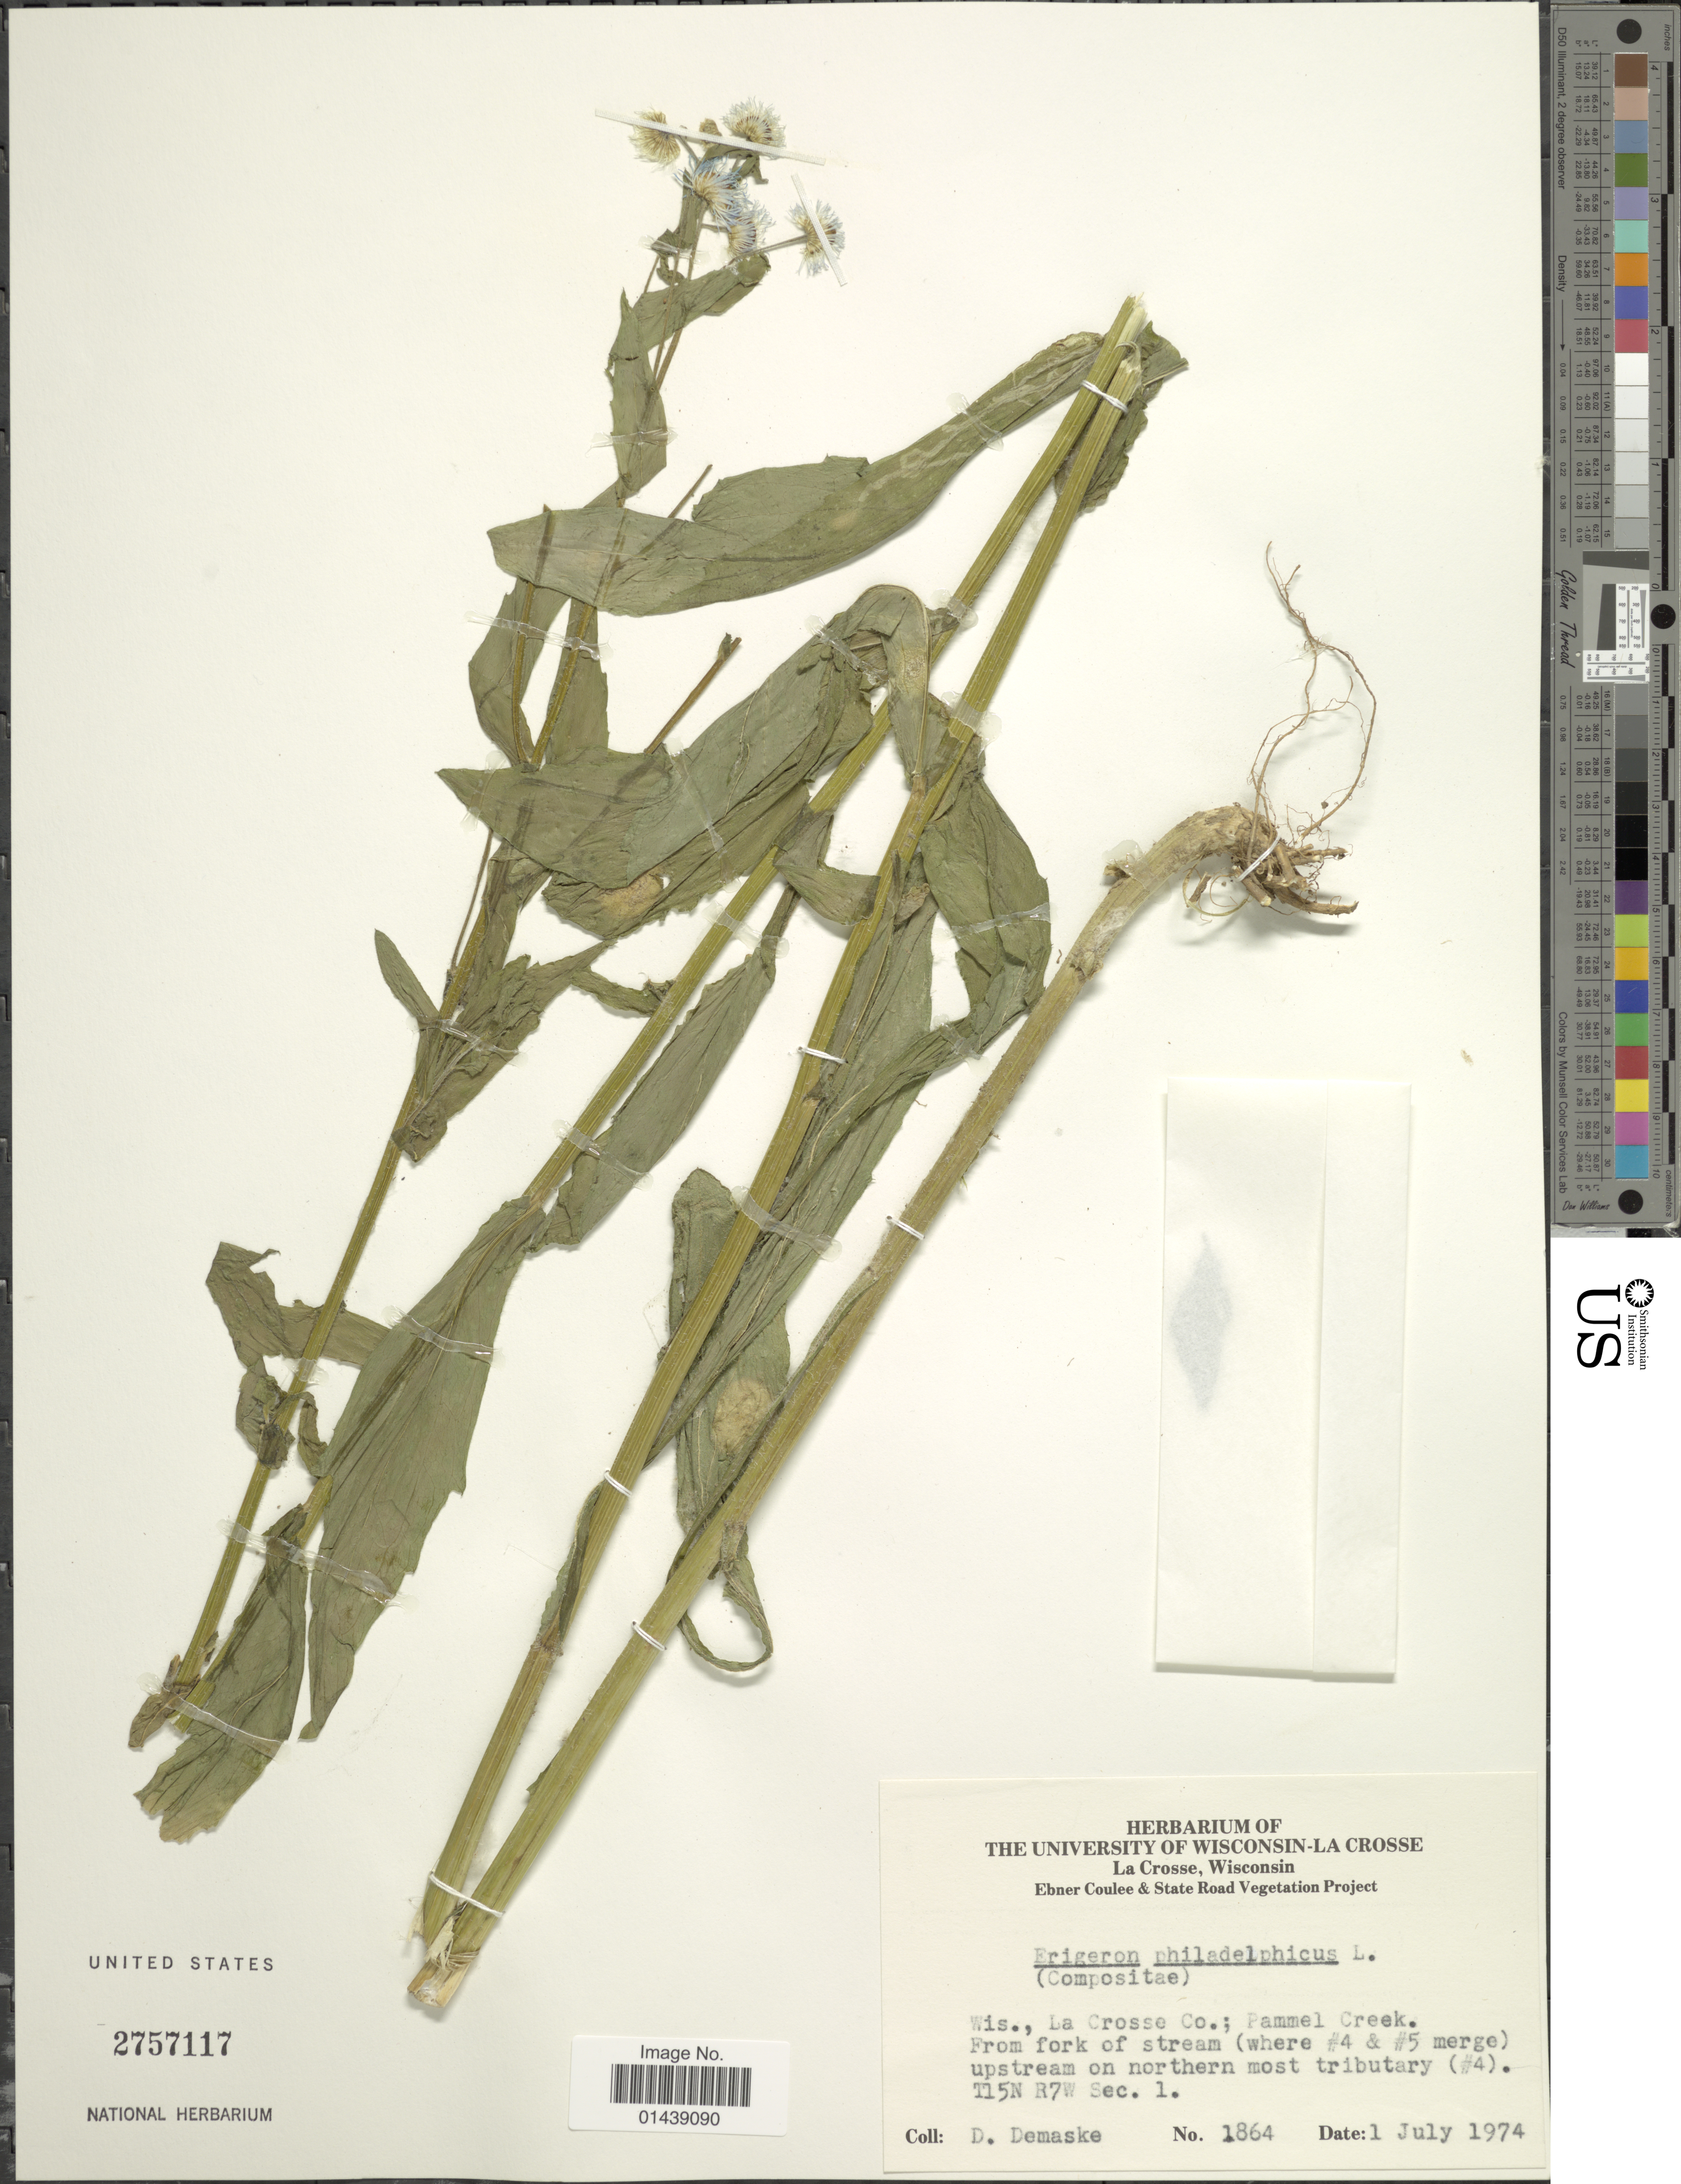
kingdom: Plantae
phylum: Tracheophyta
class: Magnoliopsida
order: Asterales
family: Asteraceae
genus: Erigeron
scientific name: Erigeron philadelphicus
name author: L.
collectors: D. Demaske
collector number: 1864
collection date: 1974-07-01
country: United States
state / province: Wisconsin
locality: La Crosse Co.; Pammel Creek. From fork of stream (where #4 & #5 merge) upstream on northern most tributary (#4). T15N R7W Sec. 1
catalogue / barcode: US 2757117